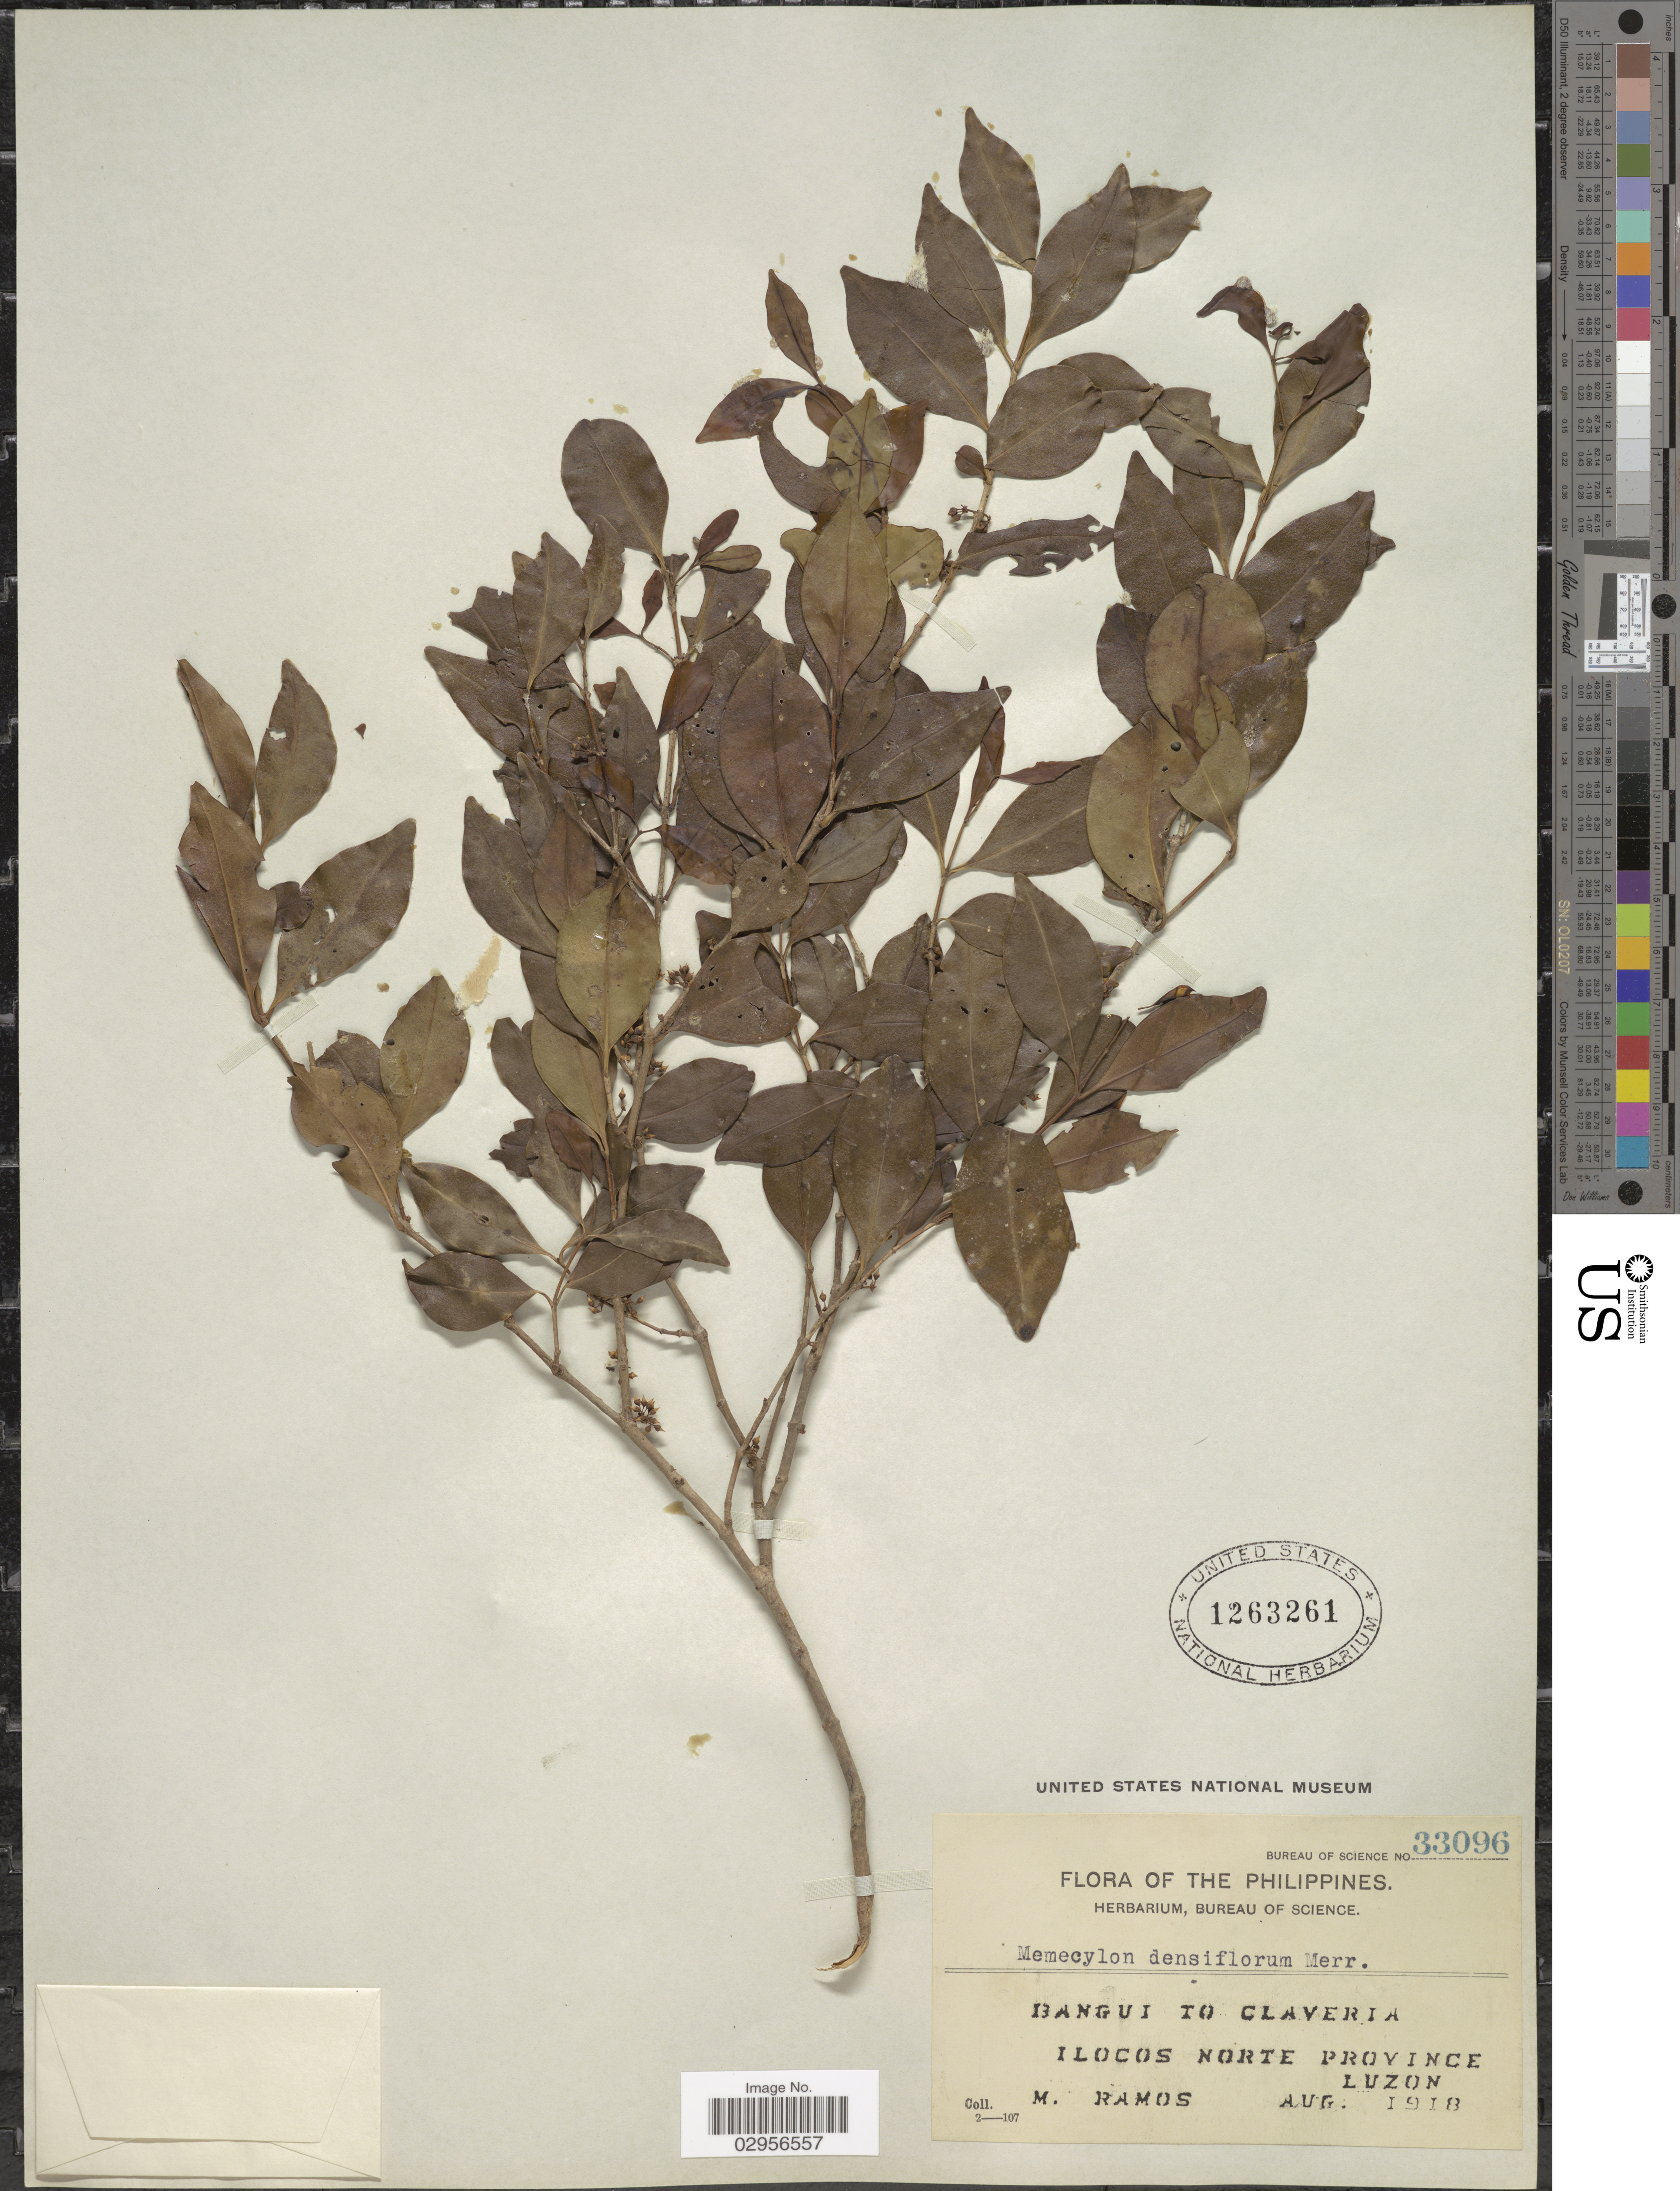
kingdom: Plantae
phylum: Tracheophyta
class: Magnoliopsida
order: Myrtales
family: Melastomataceae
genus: Memecylon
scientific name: Memecylon densiflorum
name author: Merr.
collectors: M. Ramos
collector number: Bureau of Science 33096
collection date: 1918-08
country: Philippines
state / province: Ilocos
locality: Bangui to Claveria, Ilocos Norte Province.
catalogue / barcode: US 1263261